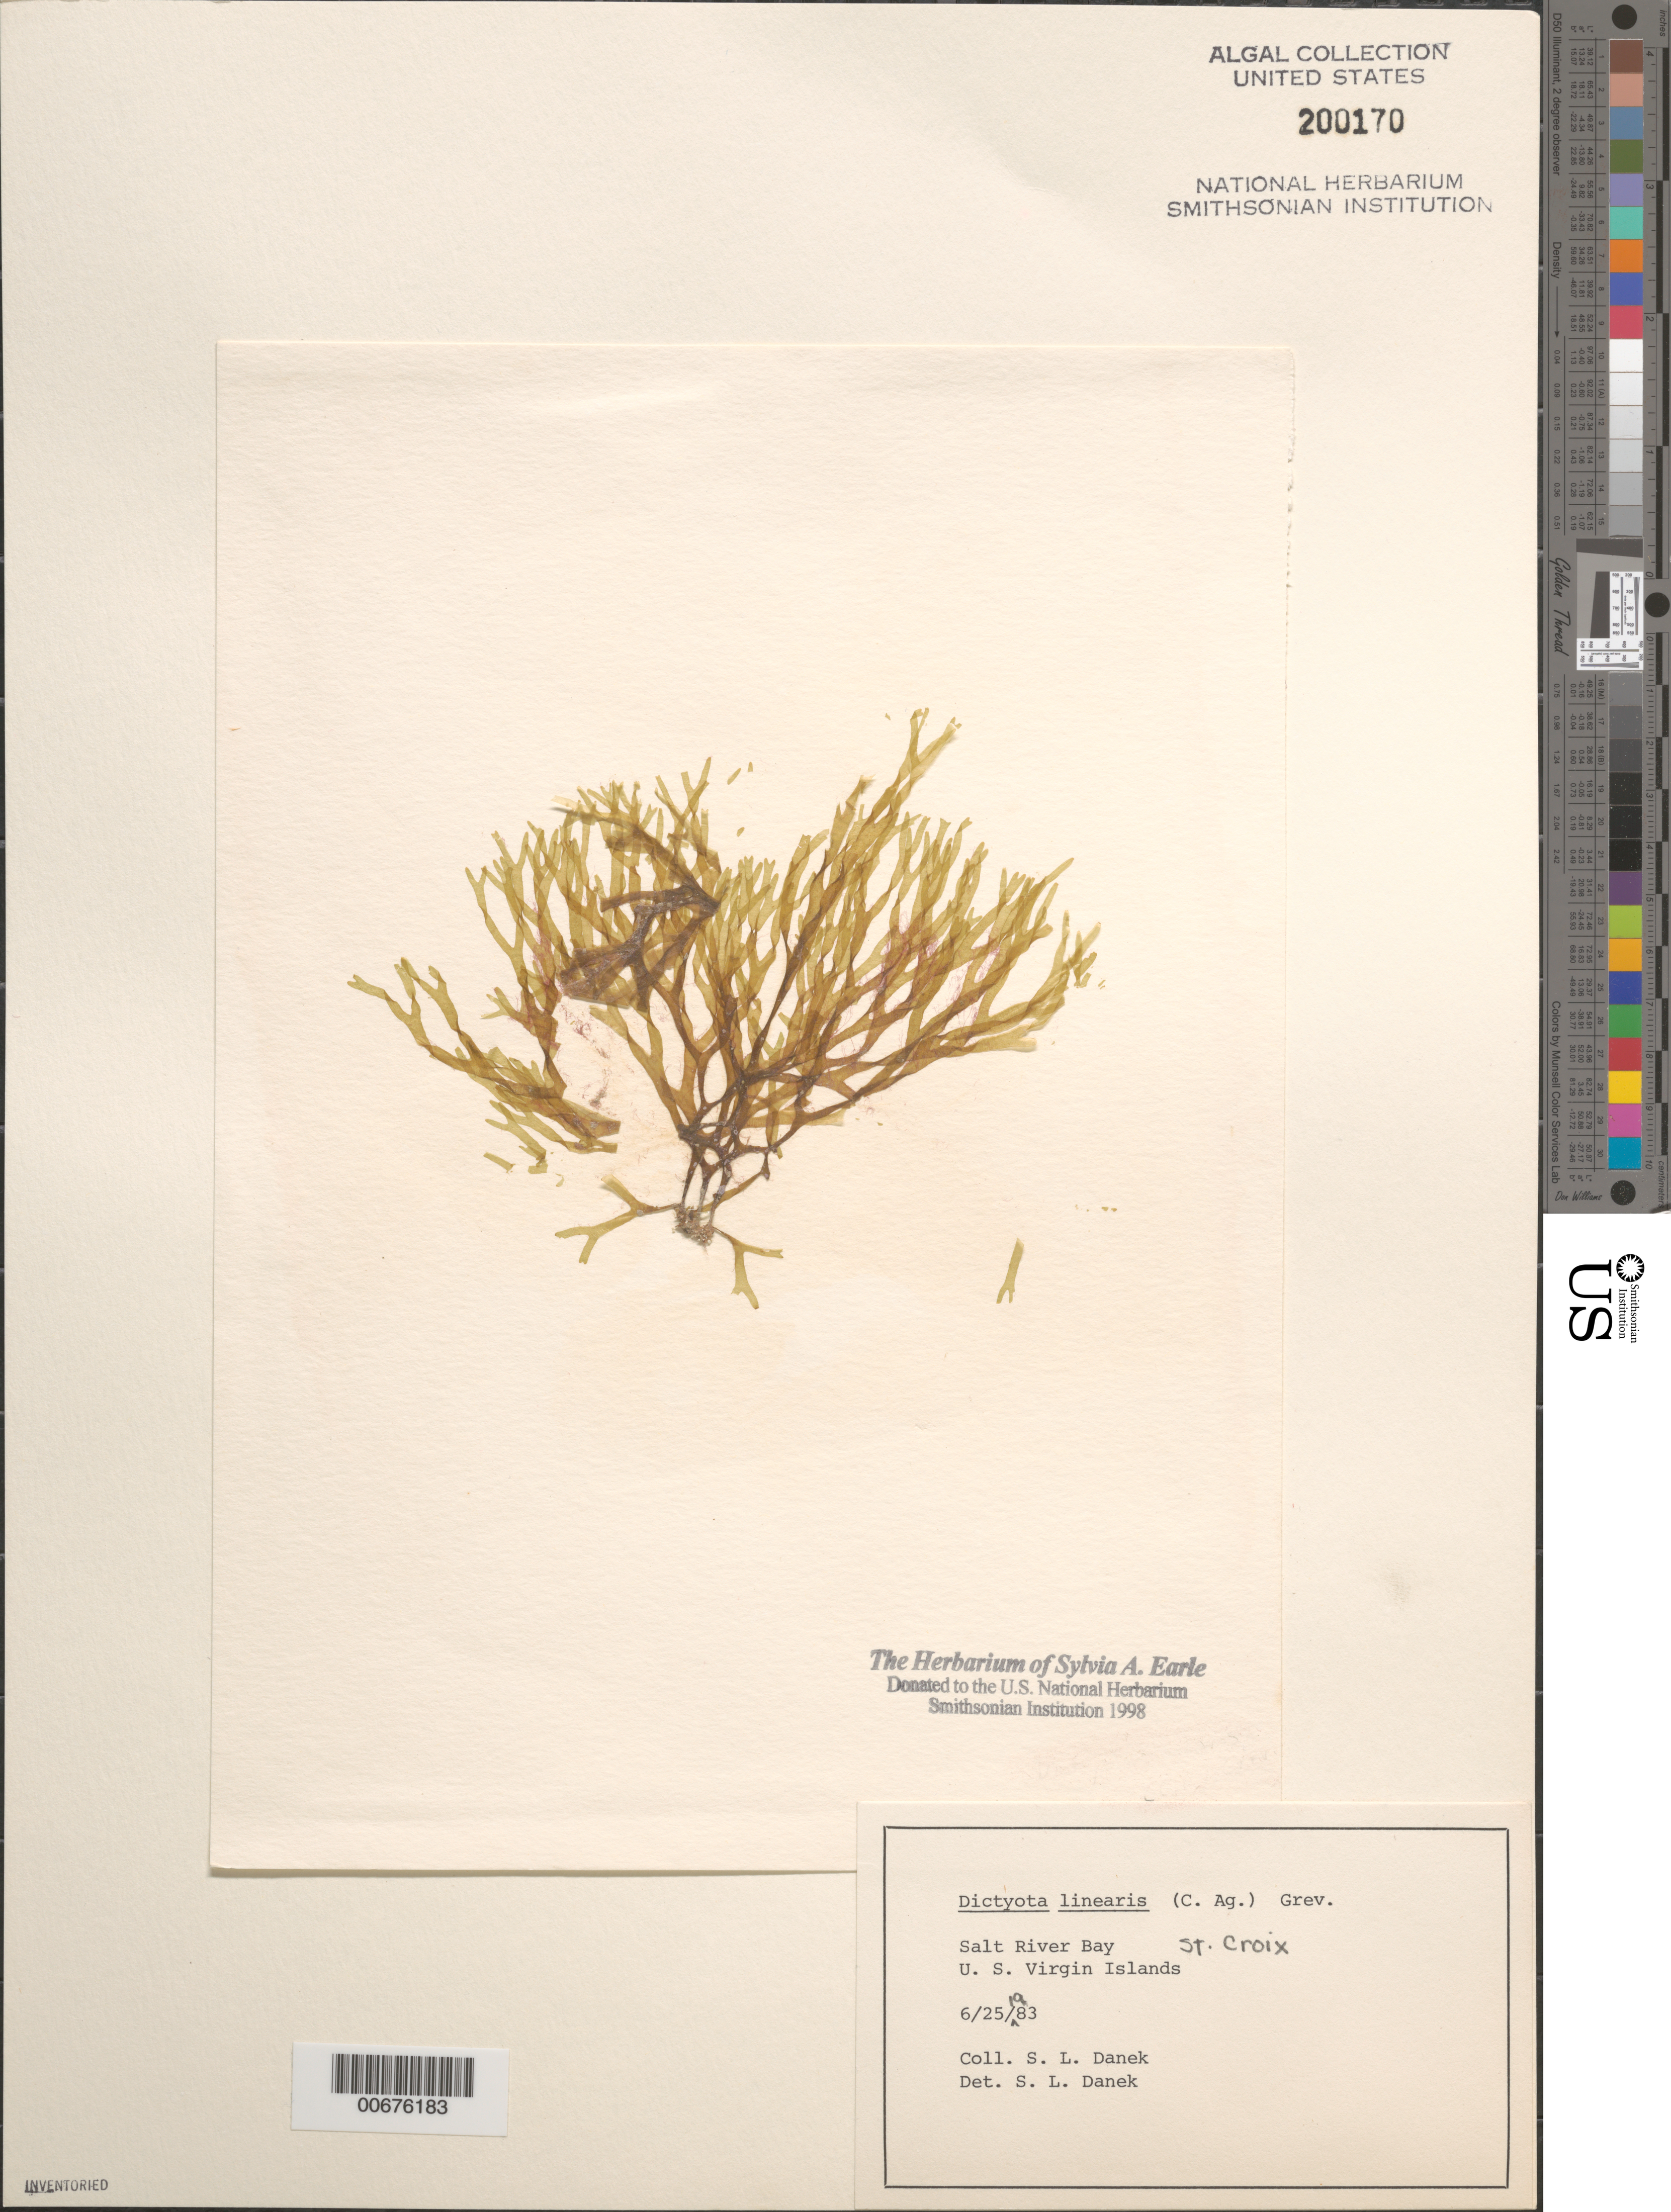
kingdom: Chromista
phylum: Ochrophyta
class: Phaeophyceae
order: Dictyotales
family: Dictyotaceae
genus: Dictyota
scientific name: Dictyota linearis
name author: (C. Agardh) Grev.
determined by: Danek, S. L.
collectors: S. Danek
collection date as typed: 25 Jun 1983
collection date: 1983-06-25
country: U.S. Virgin Islands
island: St. Croix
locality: Salt River Bay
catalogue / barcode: US 200170